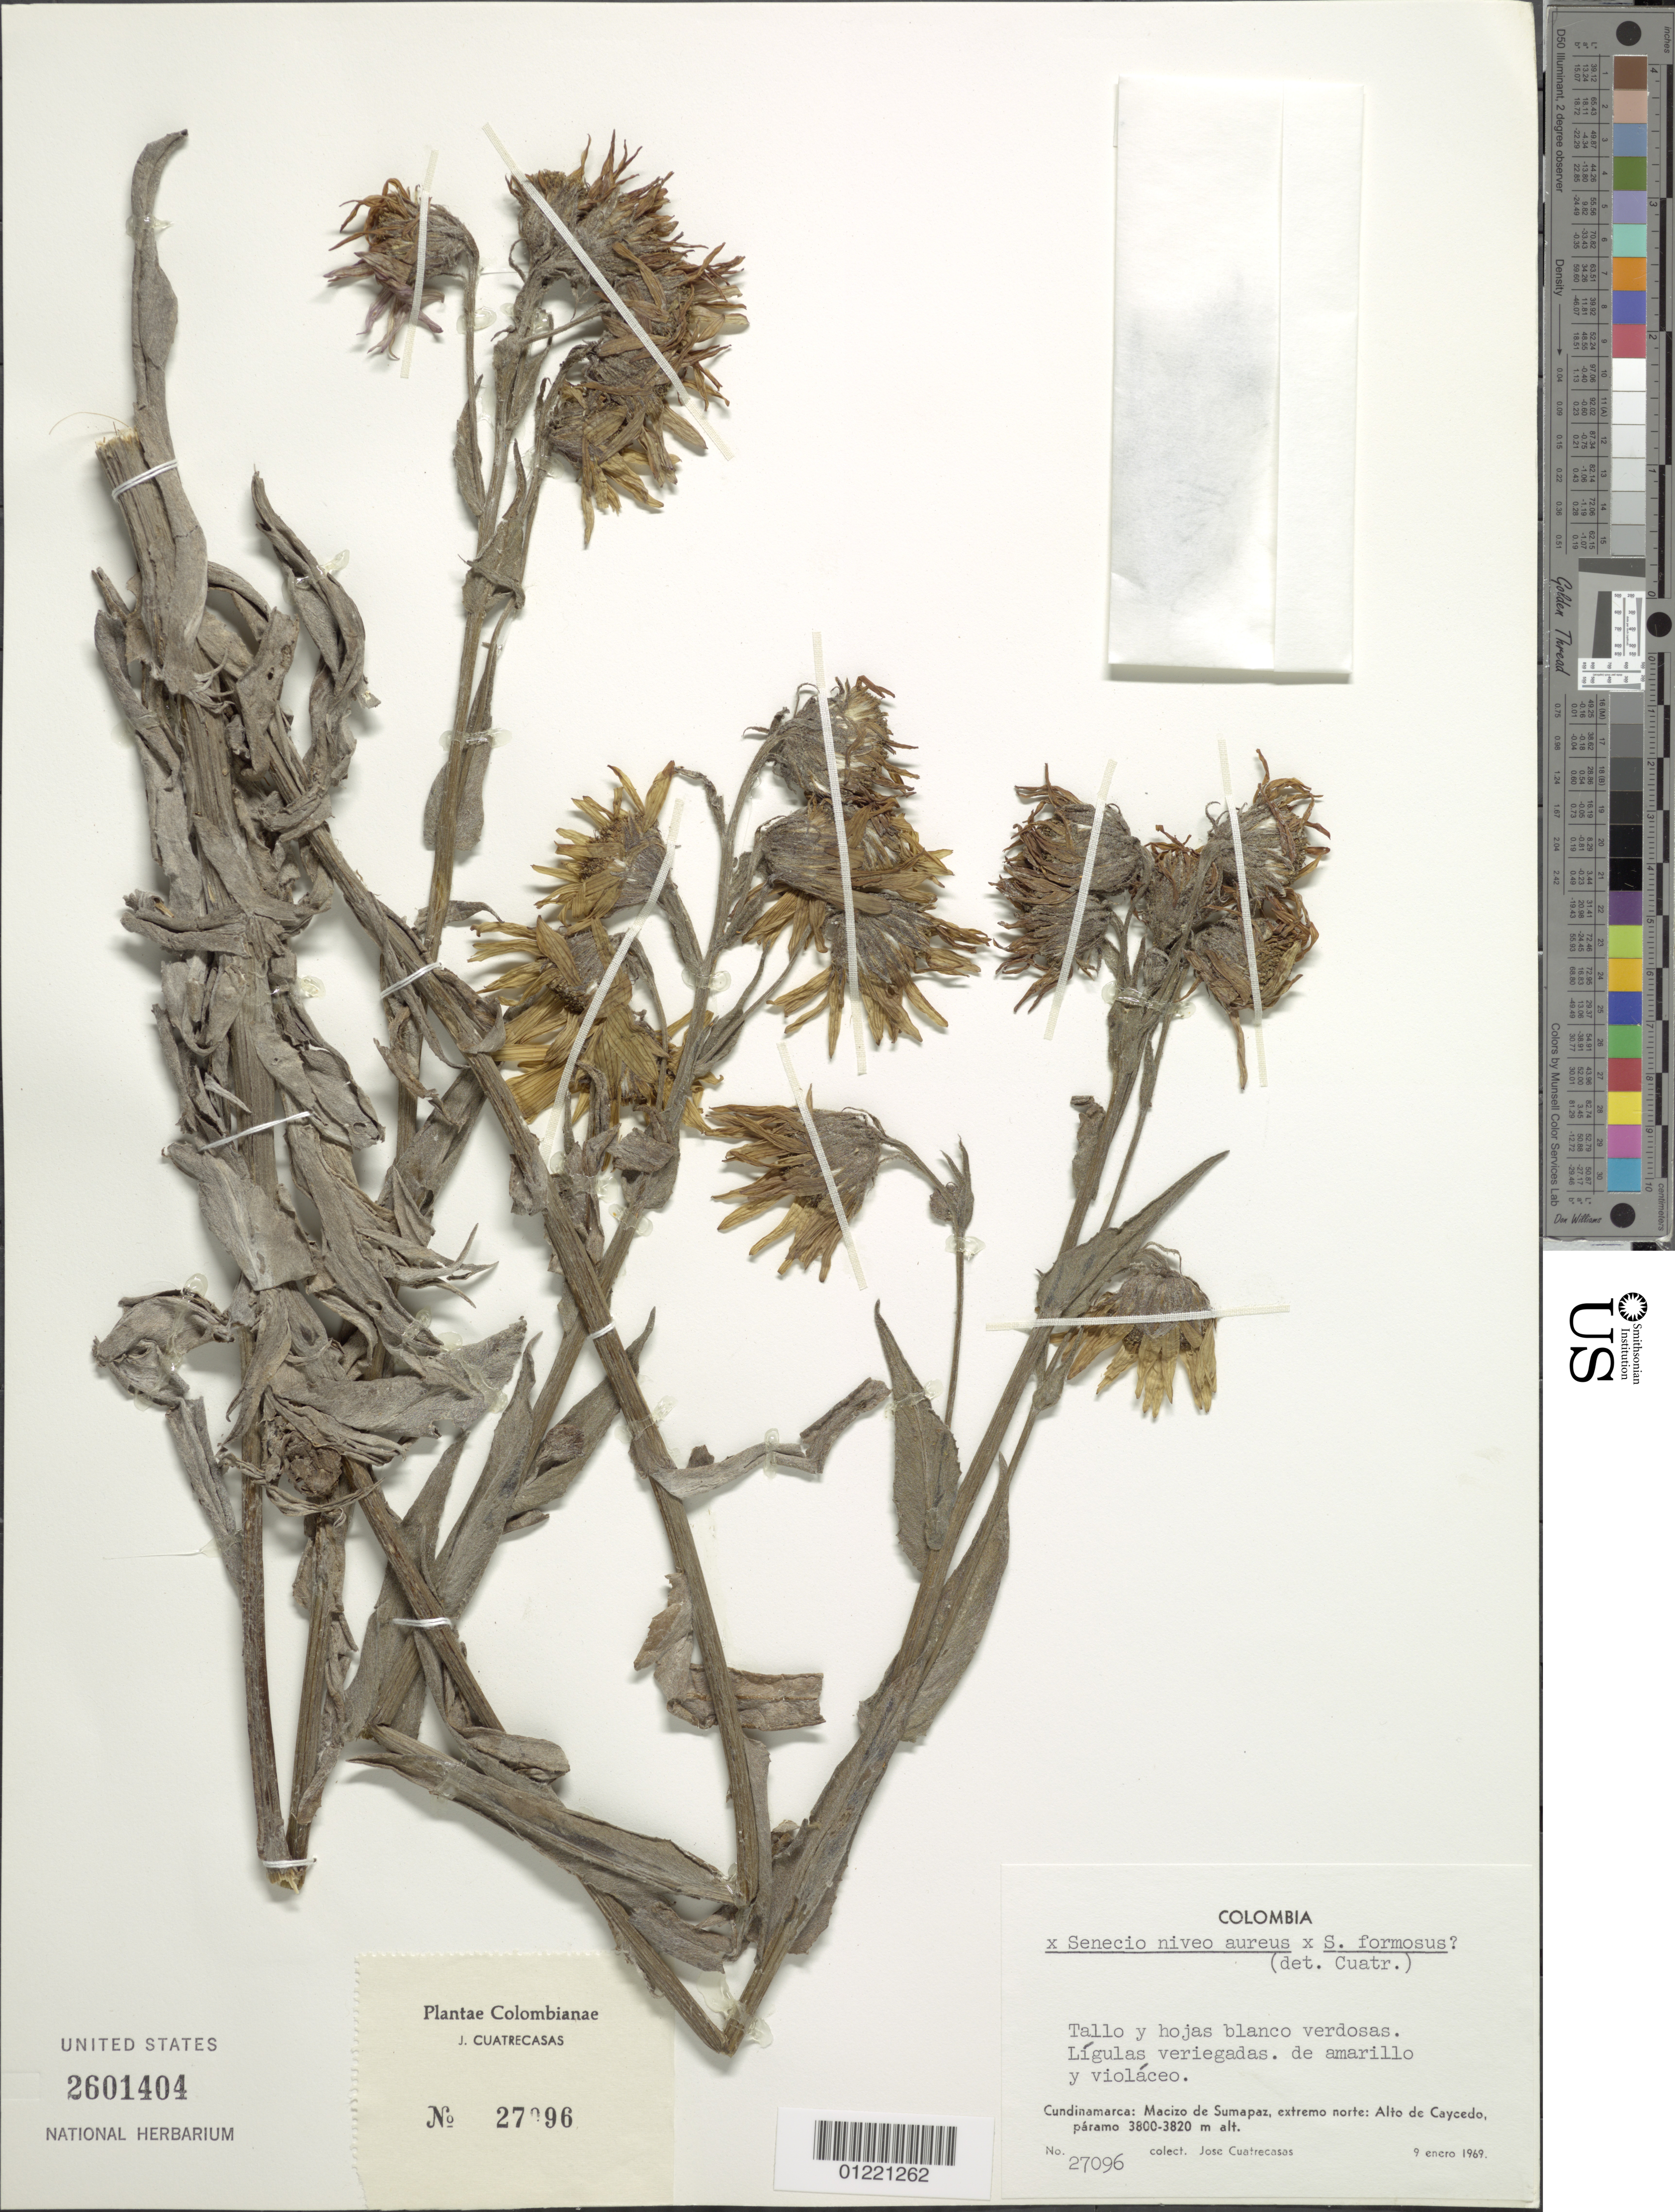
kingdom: Plantae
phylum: Tracheophyta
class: Magnoliopsida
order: Asterales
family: Asteraceae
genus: Senecio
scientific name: Senecio niveo-aureus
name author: Cuatrec.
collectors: J. Cuatrecasas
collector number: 27096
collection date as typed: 09 Jan 1969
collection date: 1969-01-09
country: Colombia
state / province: Cundinamarca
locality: Macizo de Sumapaz, extremo norte; Alto de Caycedo.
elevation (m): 3800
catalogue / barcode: US 2601404